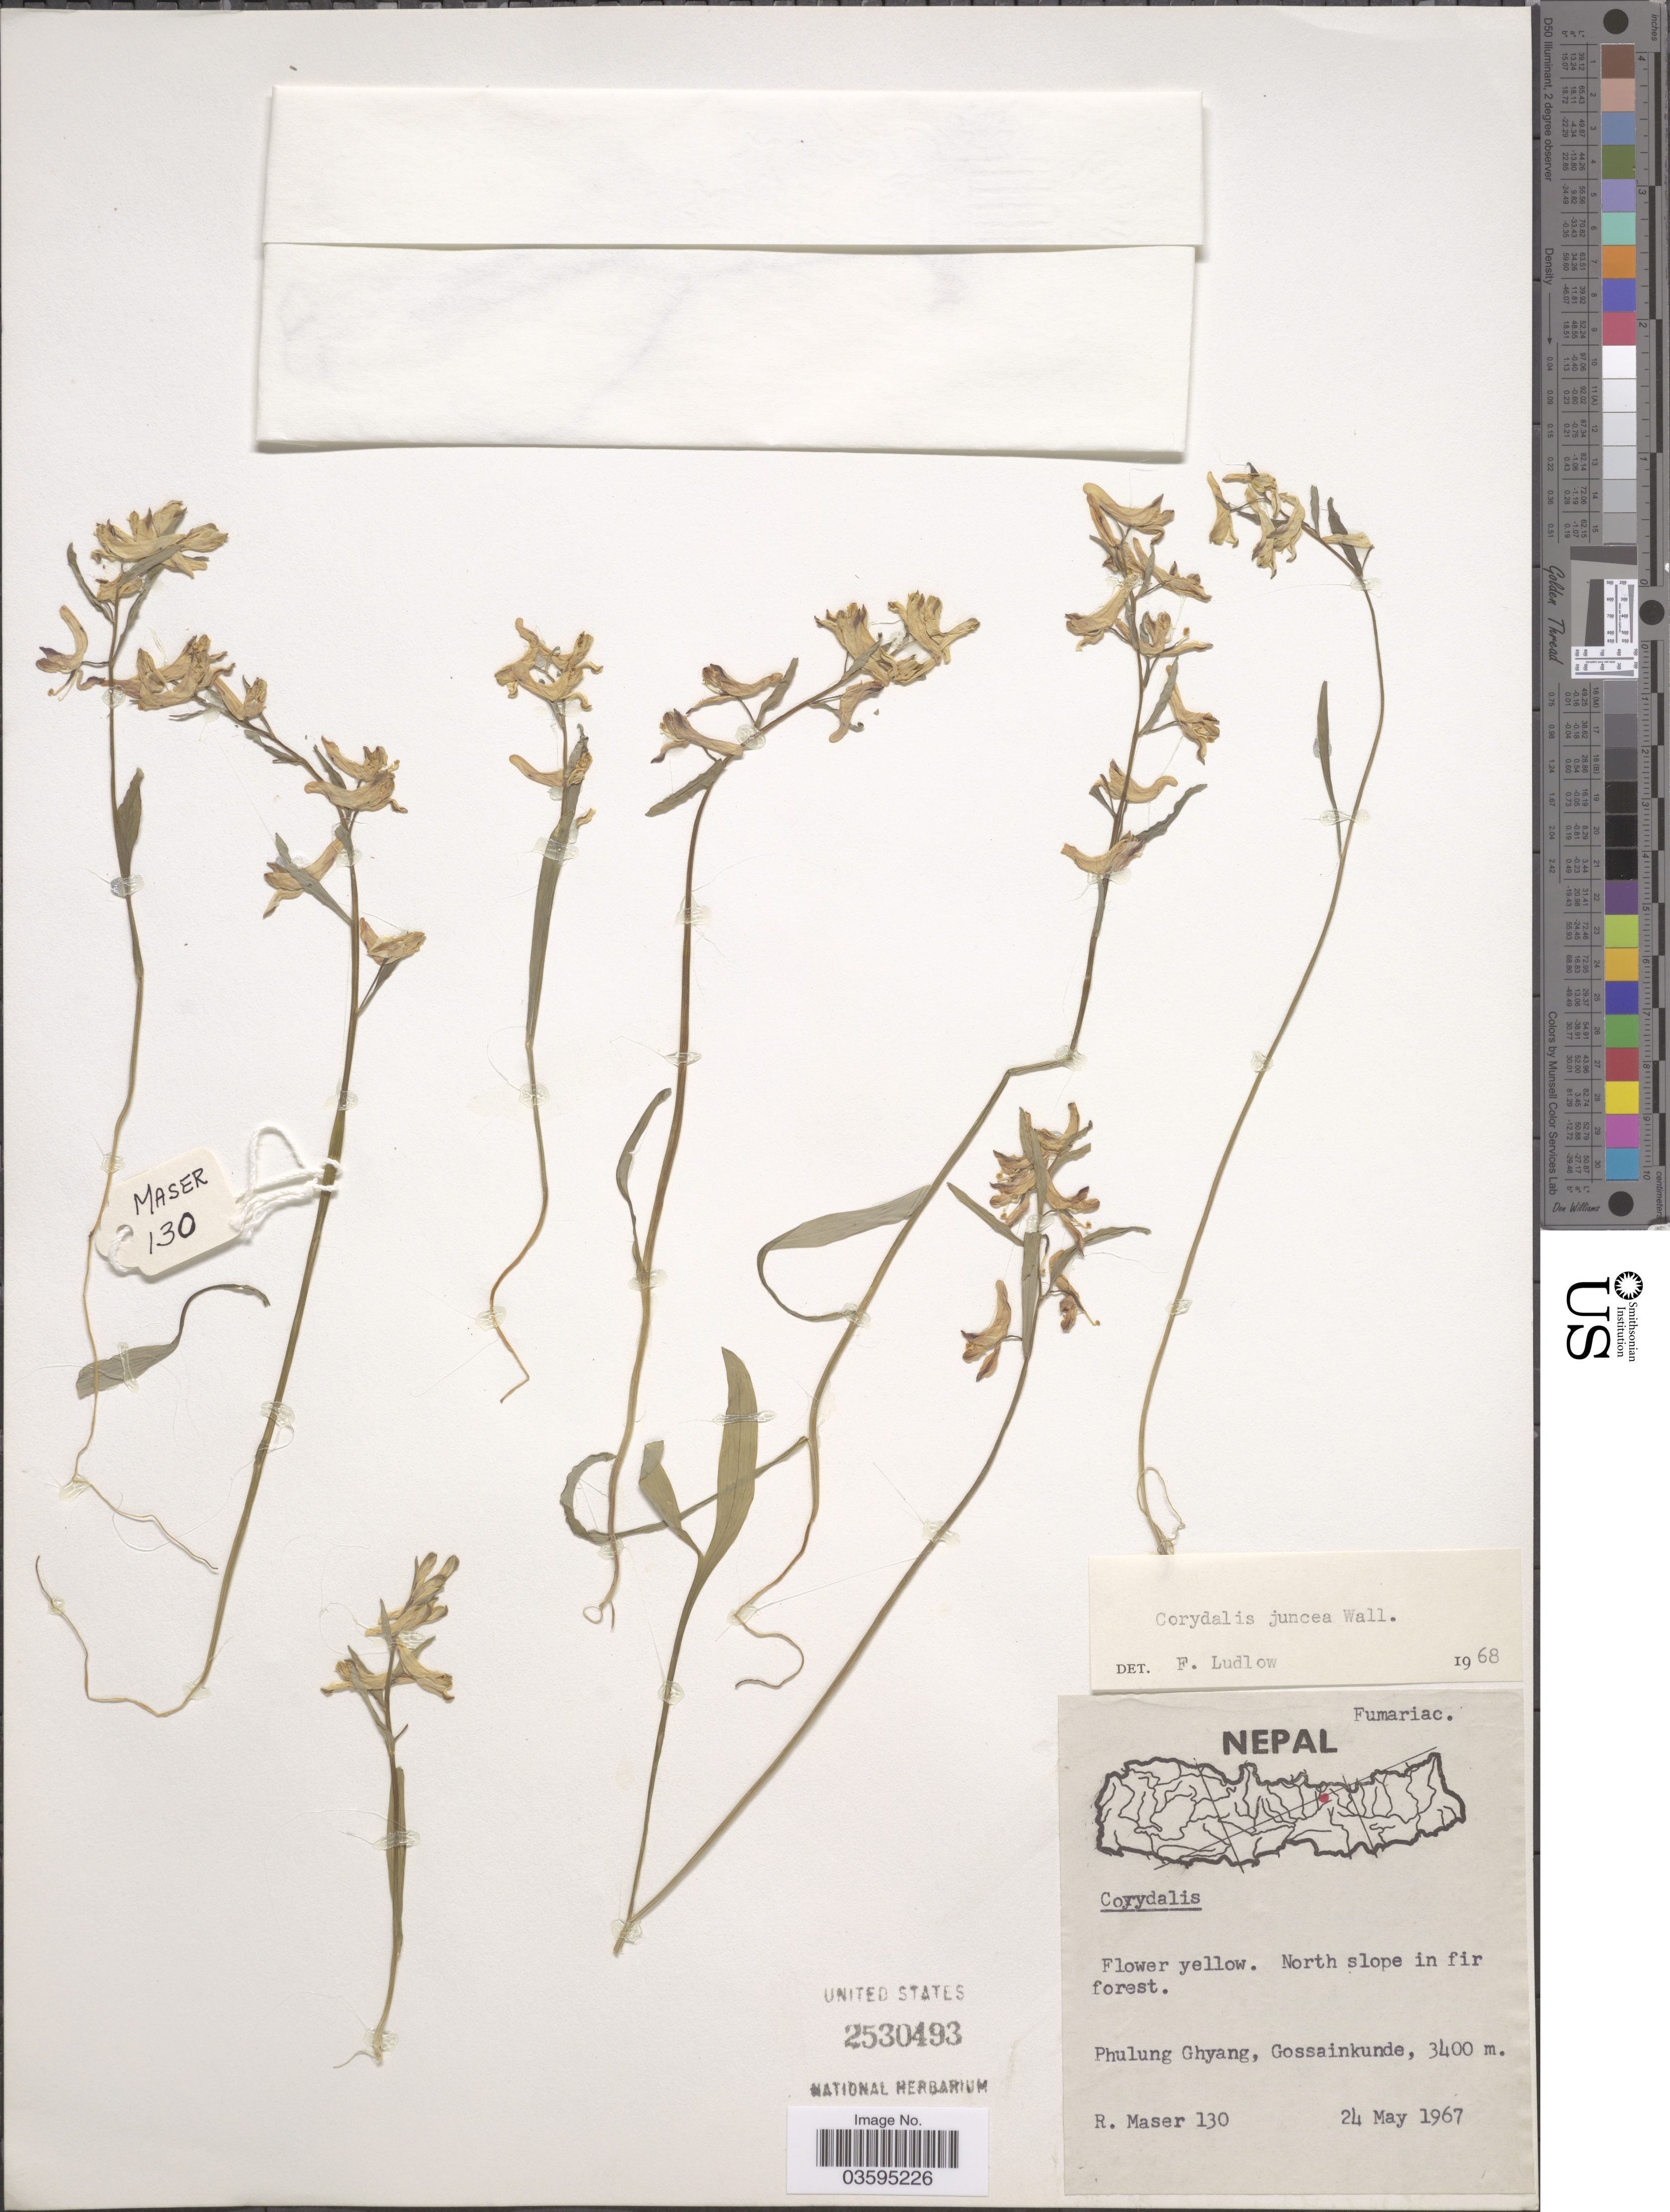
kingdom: Plantae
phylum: Tracheophyta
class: Magnoliopsida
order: Ranunculales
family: Papaveraceae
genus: Corydalis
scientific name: Corydalis juncea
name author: Wall.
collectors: R. Maser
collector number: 130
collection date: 1967-05-24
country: Nepal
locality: Phulung Ghyang, Gossainkunde.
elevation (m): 3400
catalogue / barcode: US 2530493